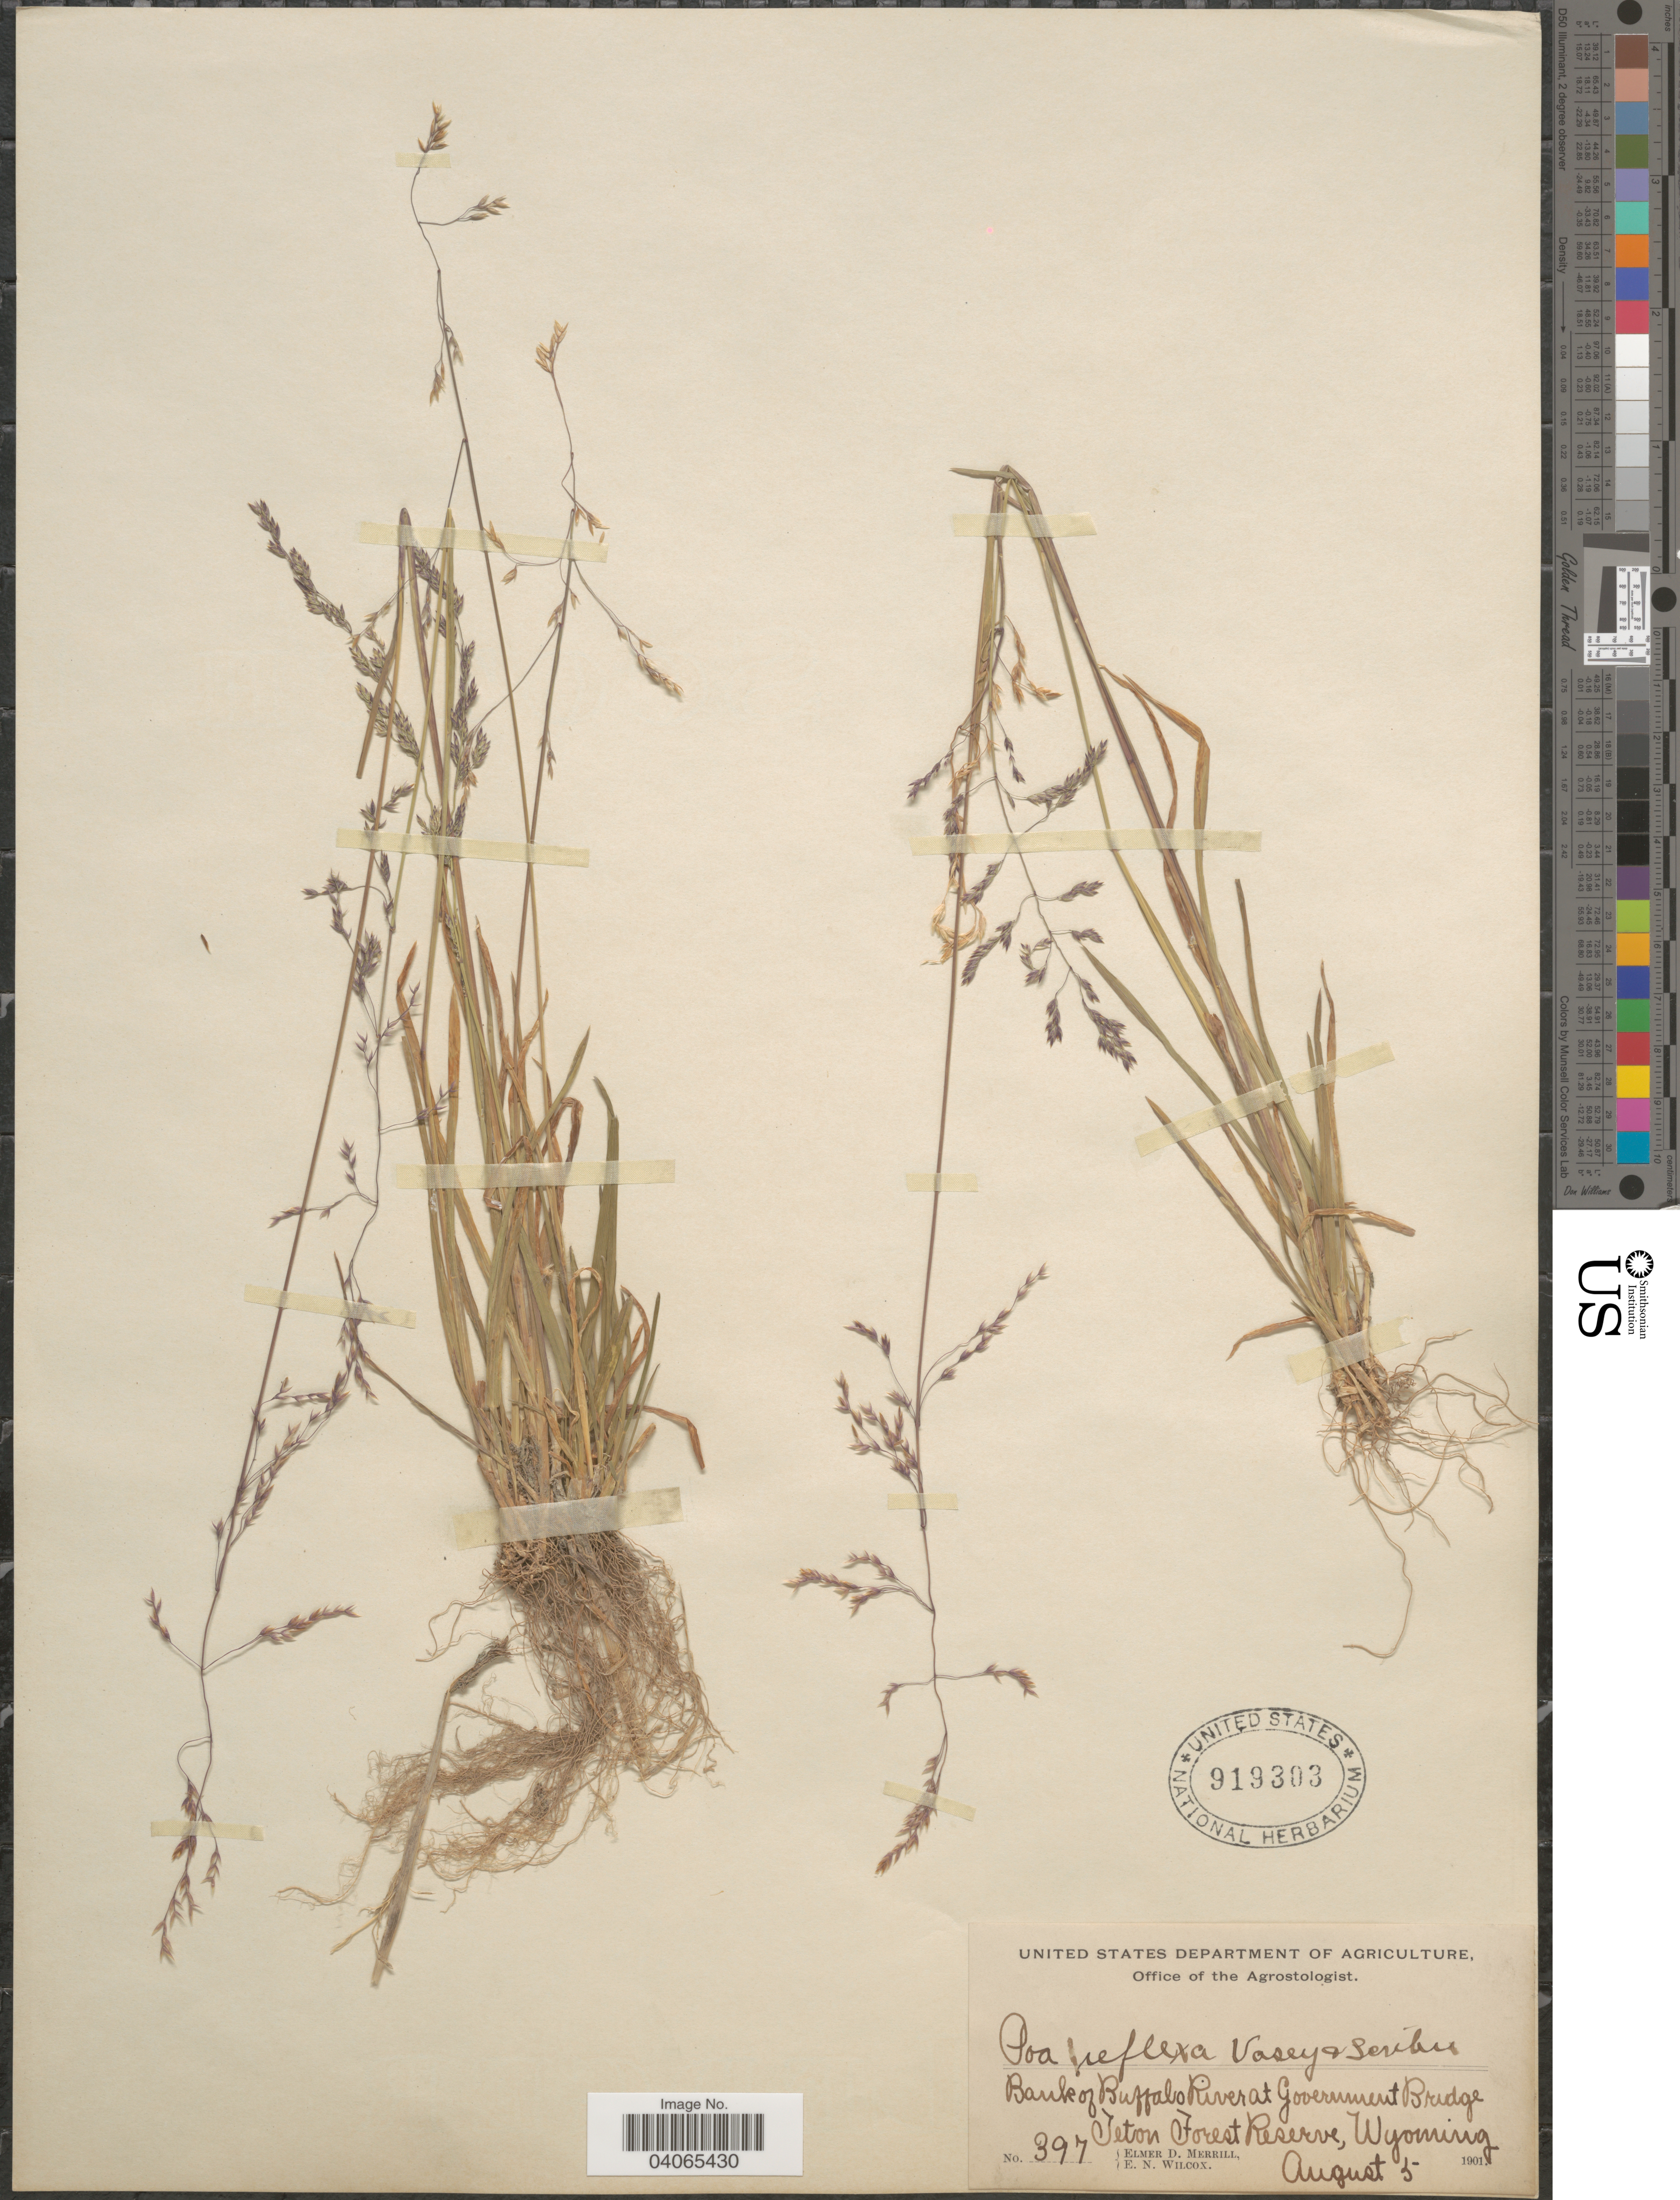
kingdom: Plantae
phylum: Tracheophyta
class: Liliopsida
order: Poales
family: Poaceae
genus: Poa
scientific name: Poa reflexa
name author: Vasey & Scribn.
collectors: E. D. Merrill & E. Wilcox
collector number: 397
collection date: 1901-08-05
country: United States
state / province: Wyoming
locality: Bank of Buffalo River at Government Bridge. Teton Forest Reserve.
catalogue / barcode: US 919303